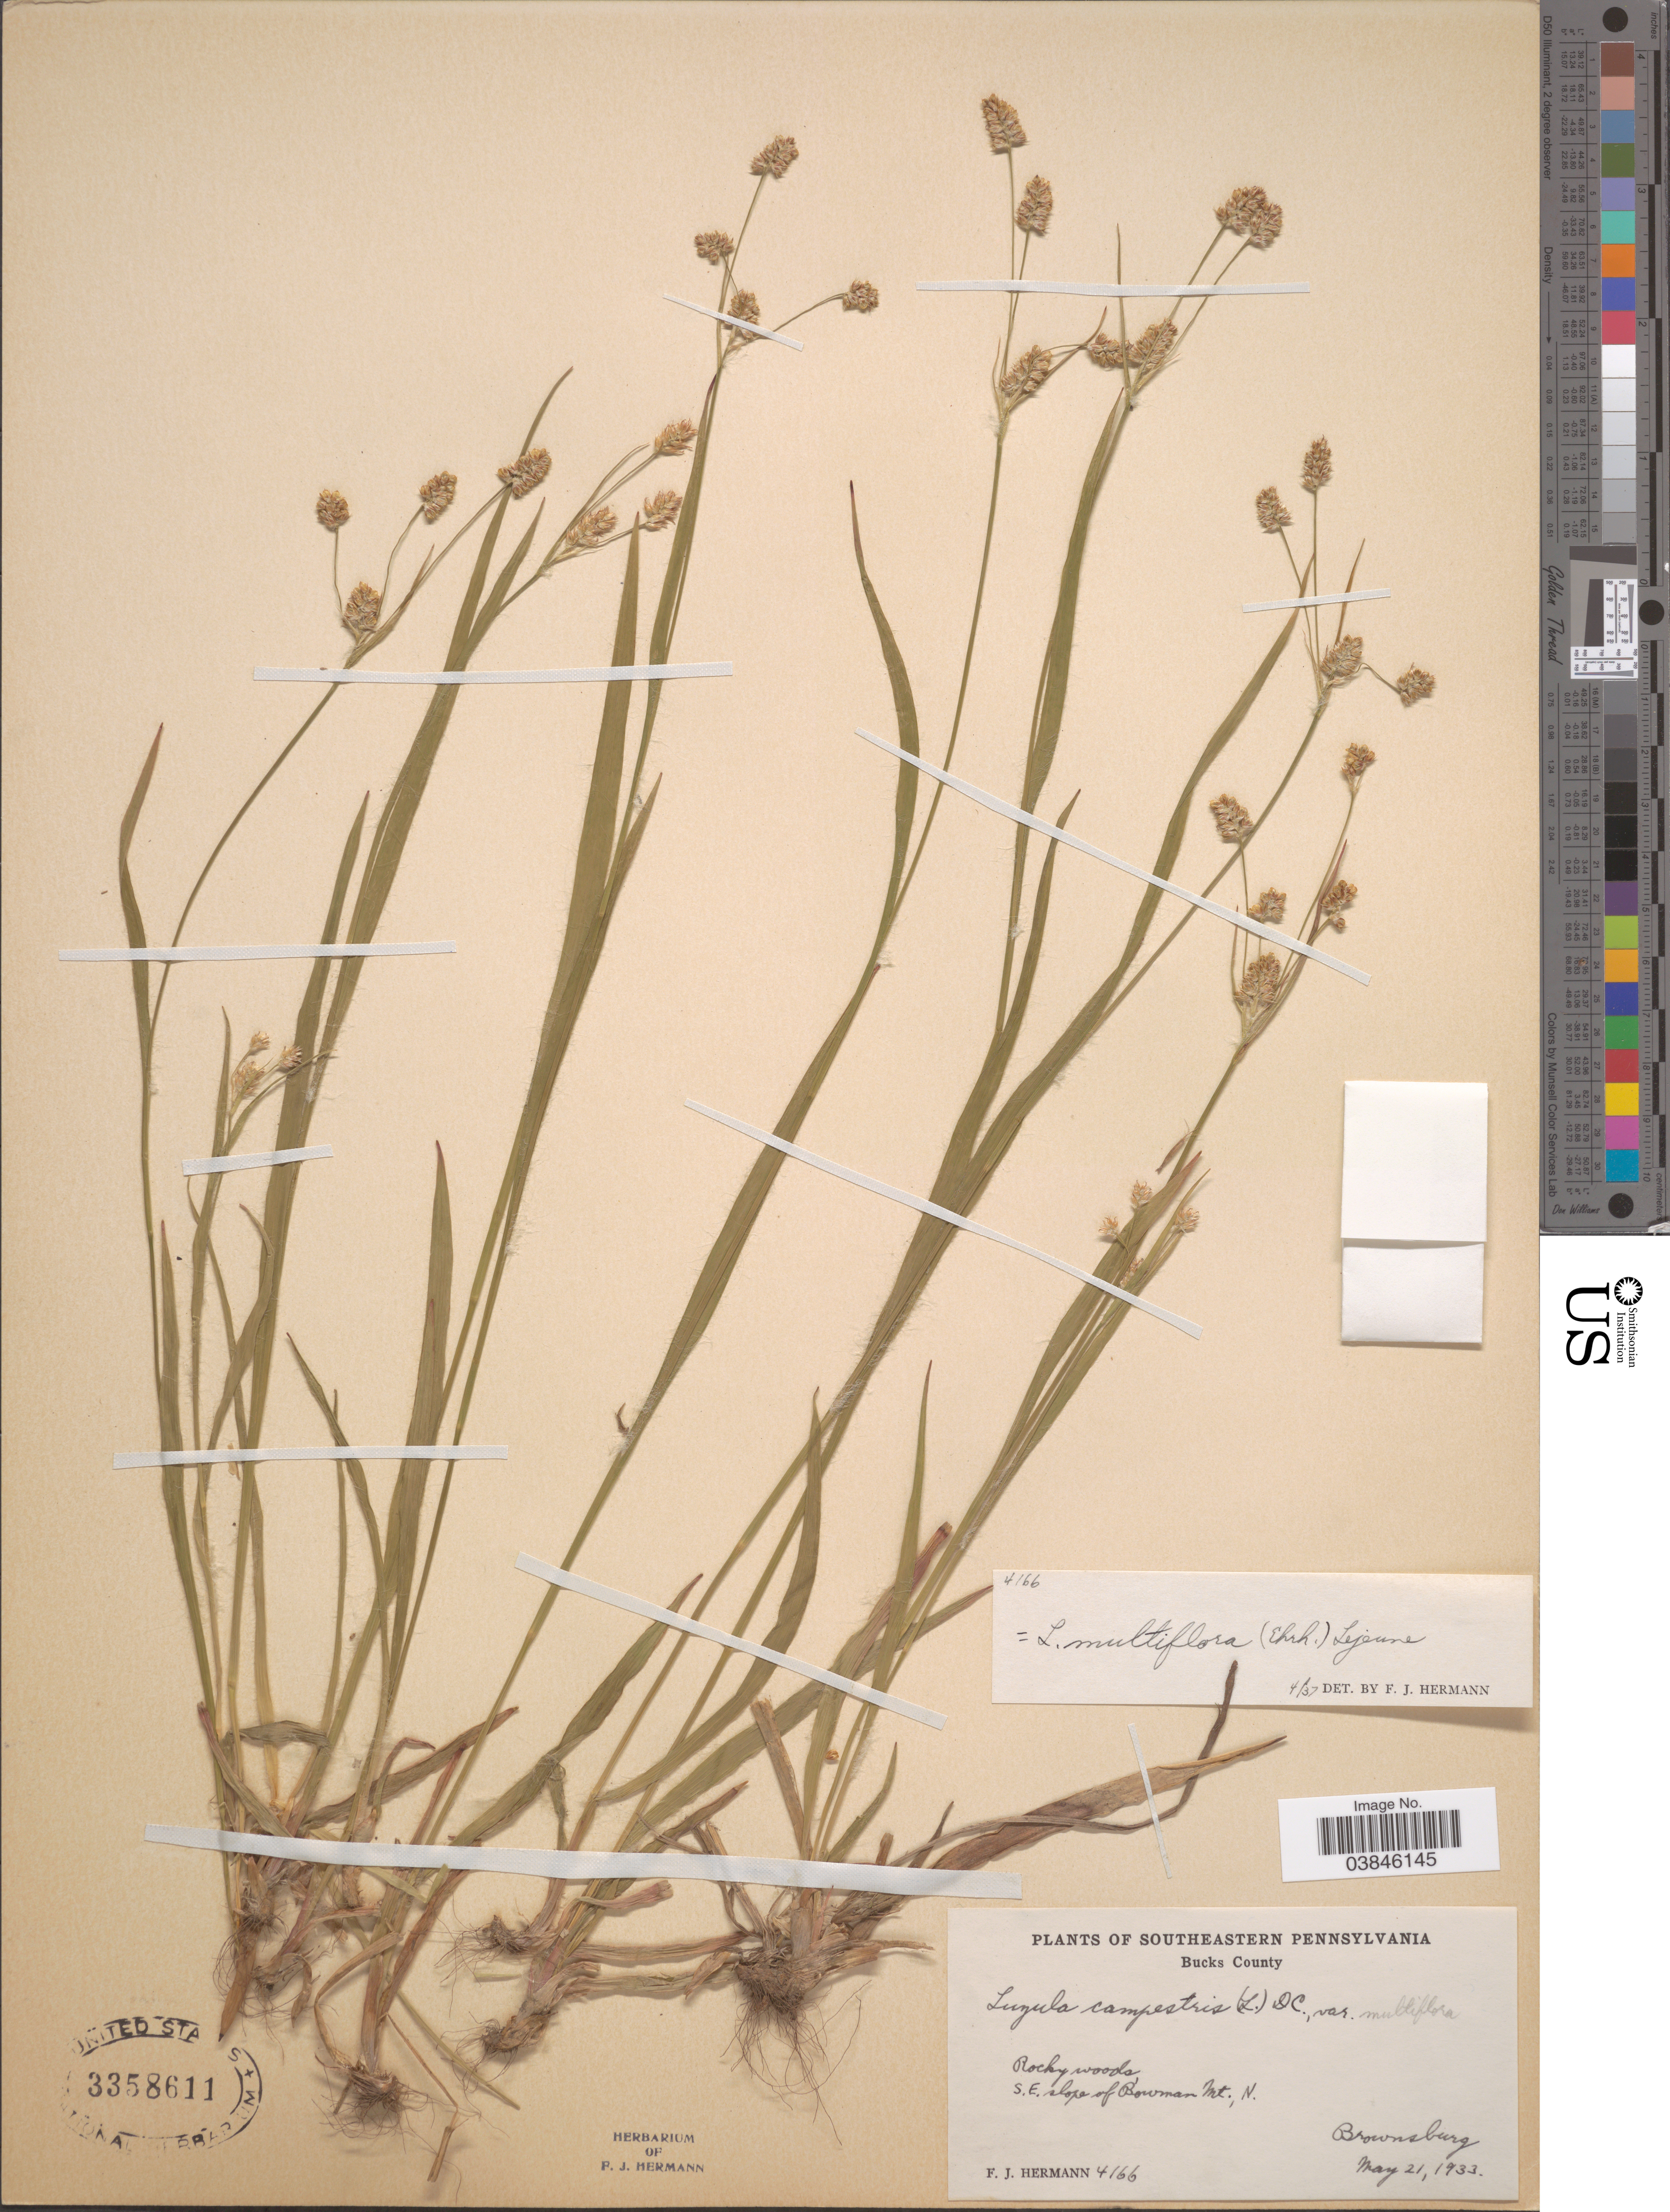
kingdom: Plantae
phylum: Tracheophyta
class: Liliopsida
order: Poales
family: Juncaceae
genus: Luzula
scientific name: Luzula multiflora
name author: (Ehrh.) Lej.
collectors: F. J. Hermann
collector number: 4166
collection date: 1933-05-21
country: United States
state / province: Pennsylvania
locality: Southeastern Pennsylvania. Bucks County. S.E. slope of Bowman Mt., N. Brownsburg.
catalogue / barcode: US 3358611